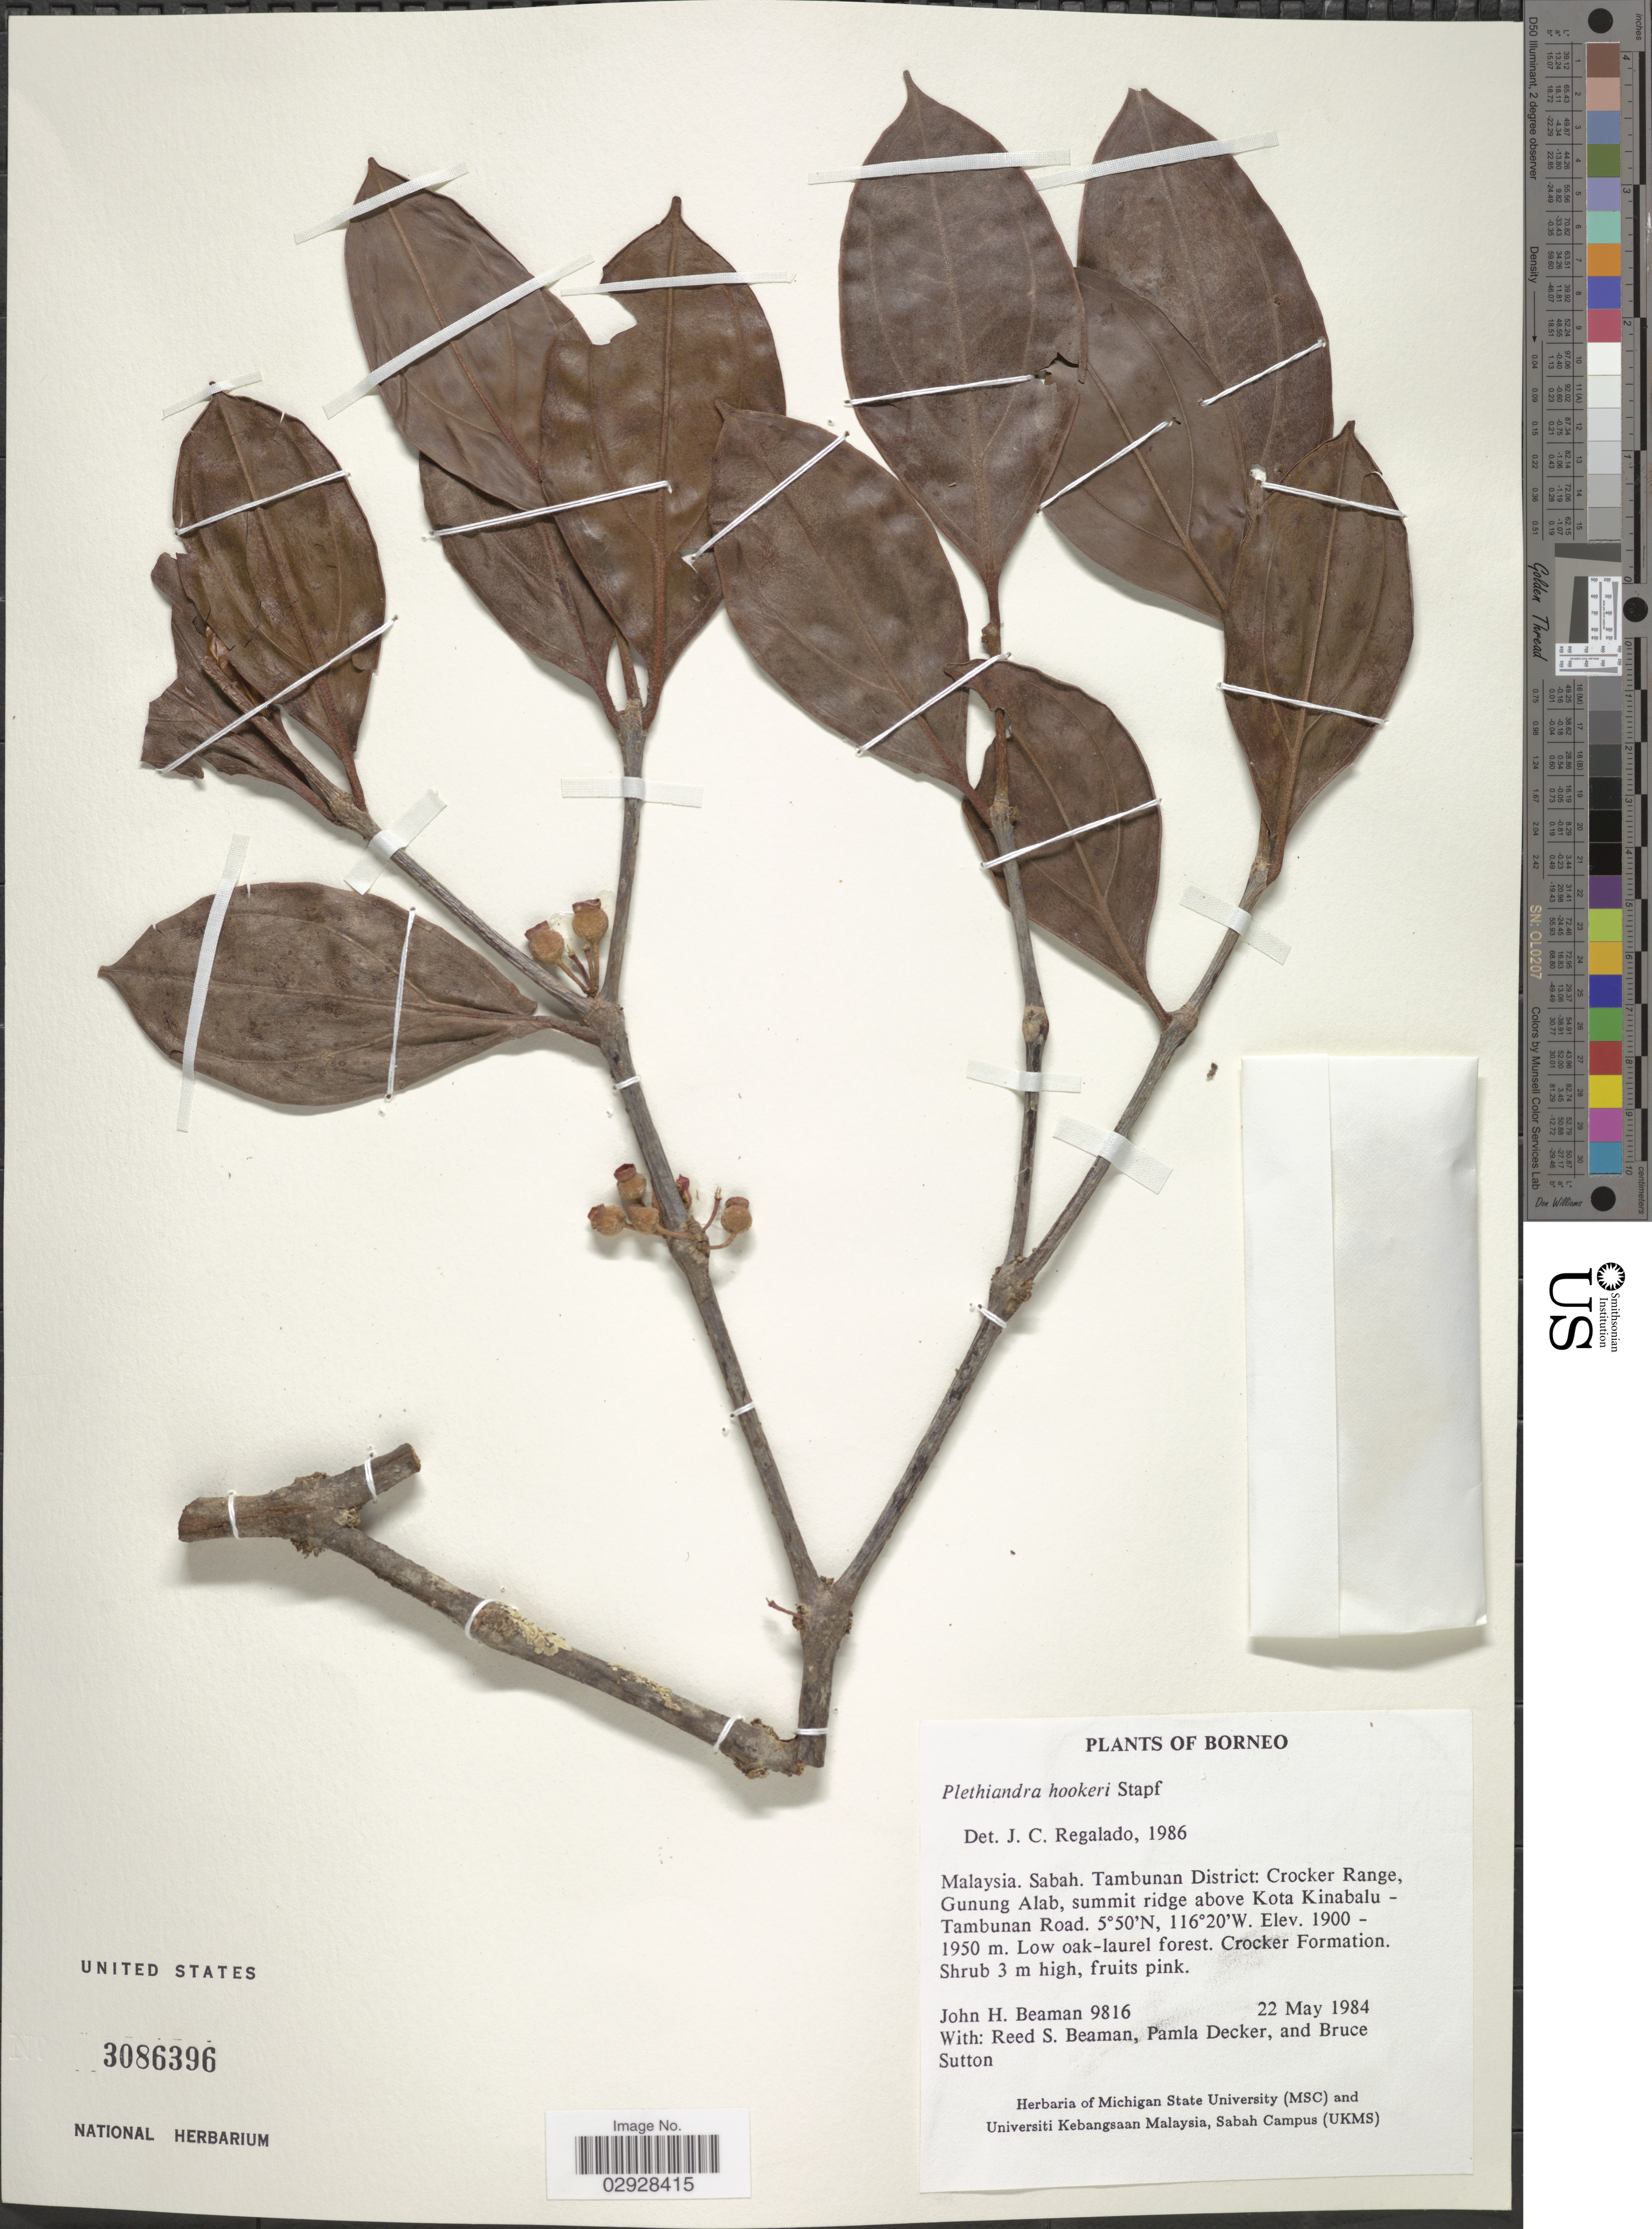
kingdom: Plantae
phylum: Tracheophyta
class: Magnoliopsida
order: Myrtales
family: Melastomataceae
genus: Plethiandra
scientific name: Plethiandra hookeri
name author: Stapf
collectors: J. H. Beaman, R. S. Beaman, P. Decker & B. Sutton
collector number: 9816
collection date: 1984-05-22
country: Malaysia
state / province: Sabah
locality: Borneo. Tambunan District: Crocker Range, Gunung Alab, summit ridge above Kota Kinabalu-Tambunan Road.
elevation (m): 1900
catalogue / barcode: US 3086396